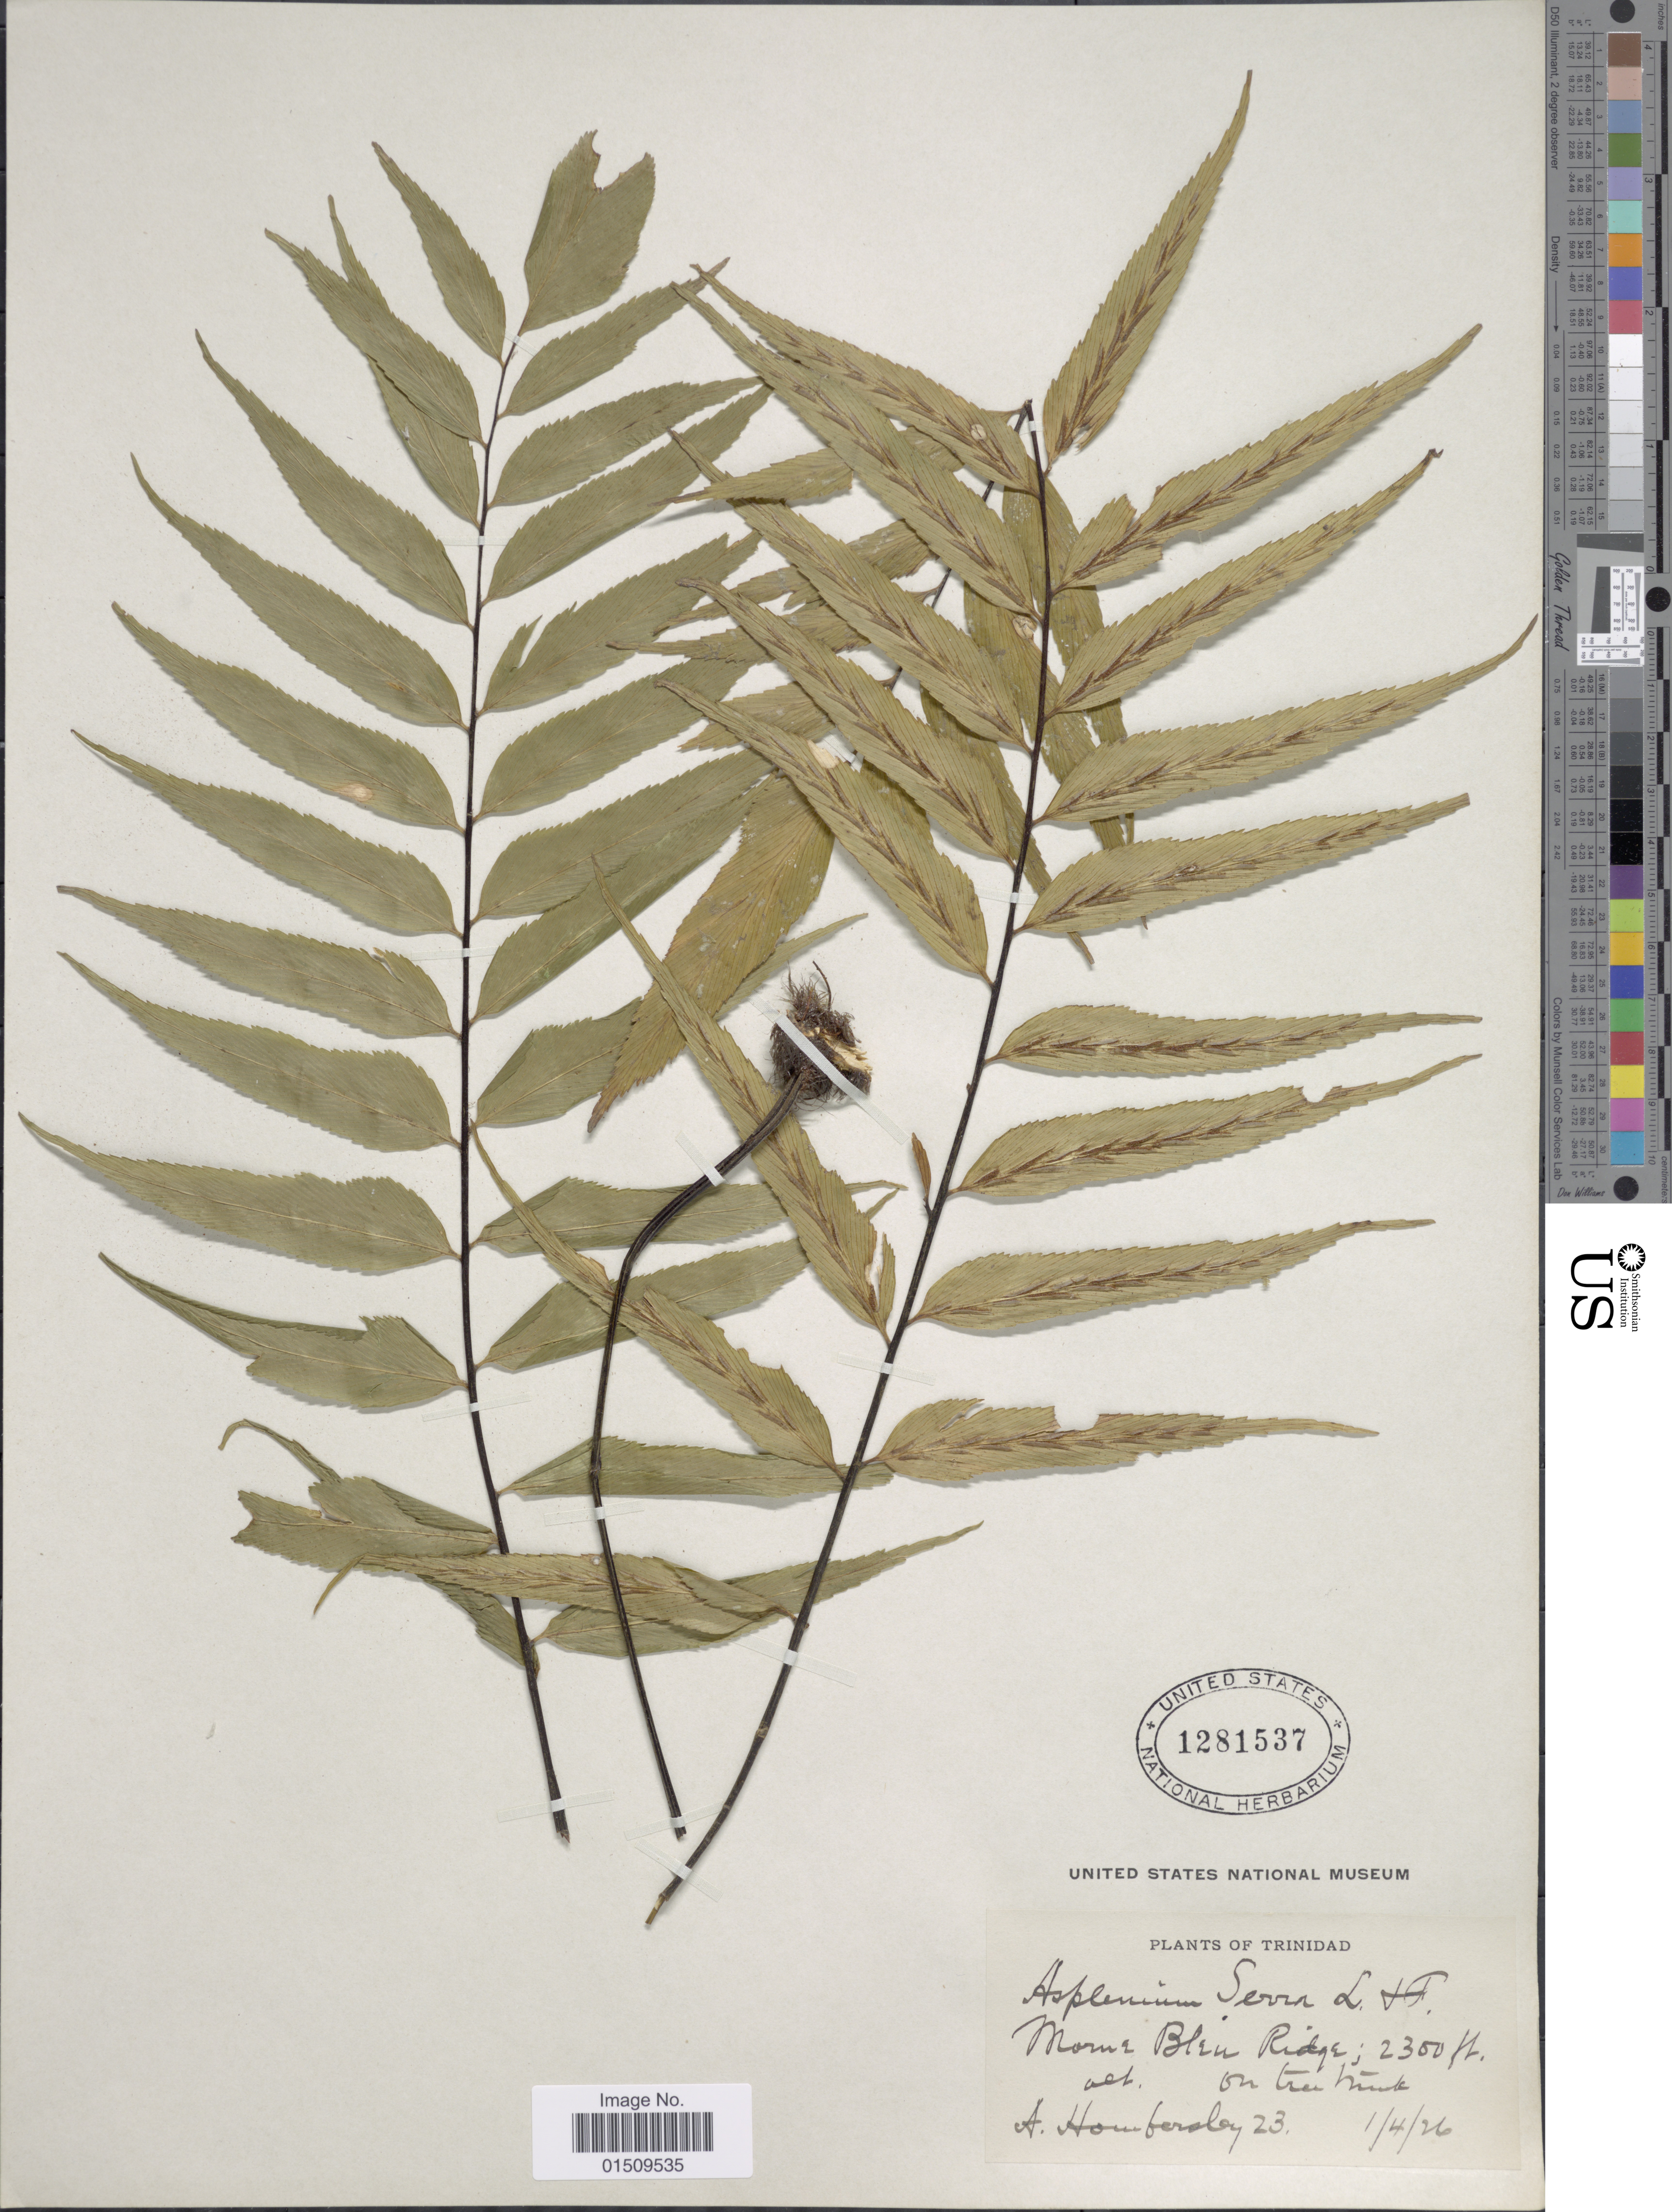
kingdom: Plantae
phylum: Tracheophyta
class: Polypodiopsida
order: Polypodiales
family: Aspleniaceae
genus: Asplenium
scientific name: Asplenium serra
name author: Langsd. & Fisch.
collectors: A. Hombersley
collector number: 23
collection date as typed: Transcribed d/m/y: 1/4/26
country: Trinidad and Tobago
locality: Trinidad, Morne Blue Ridge.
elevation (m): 701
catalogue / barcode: US 1281537